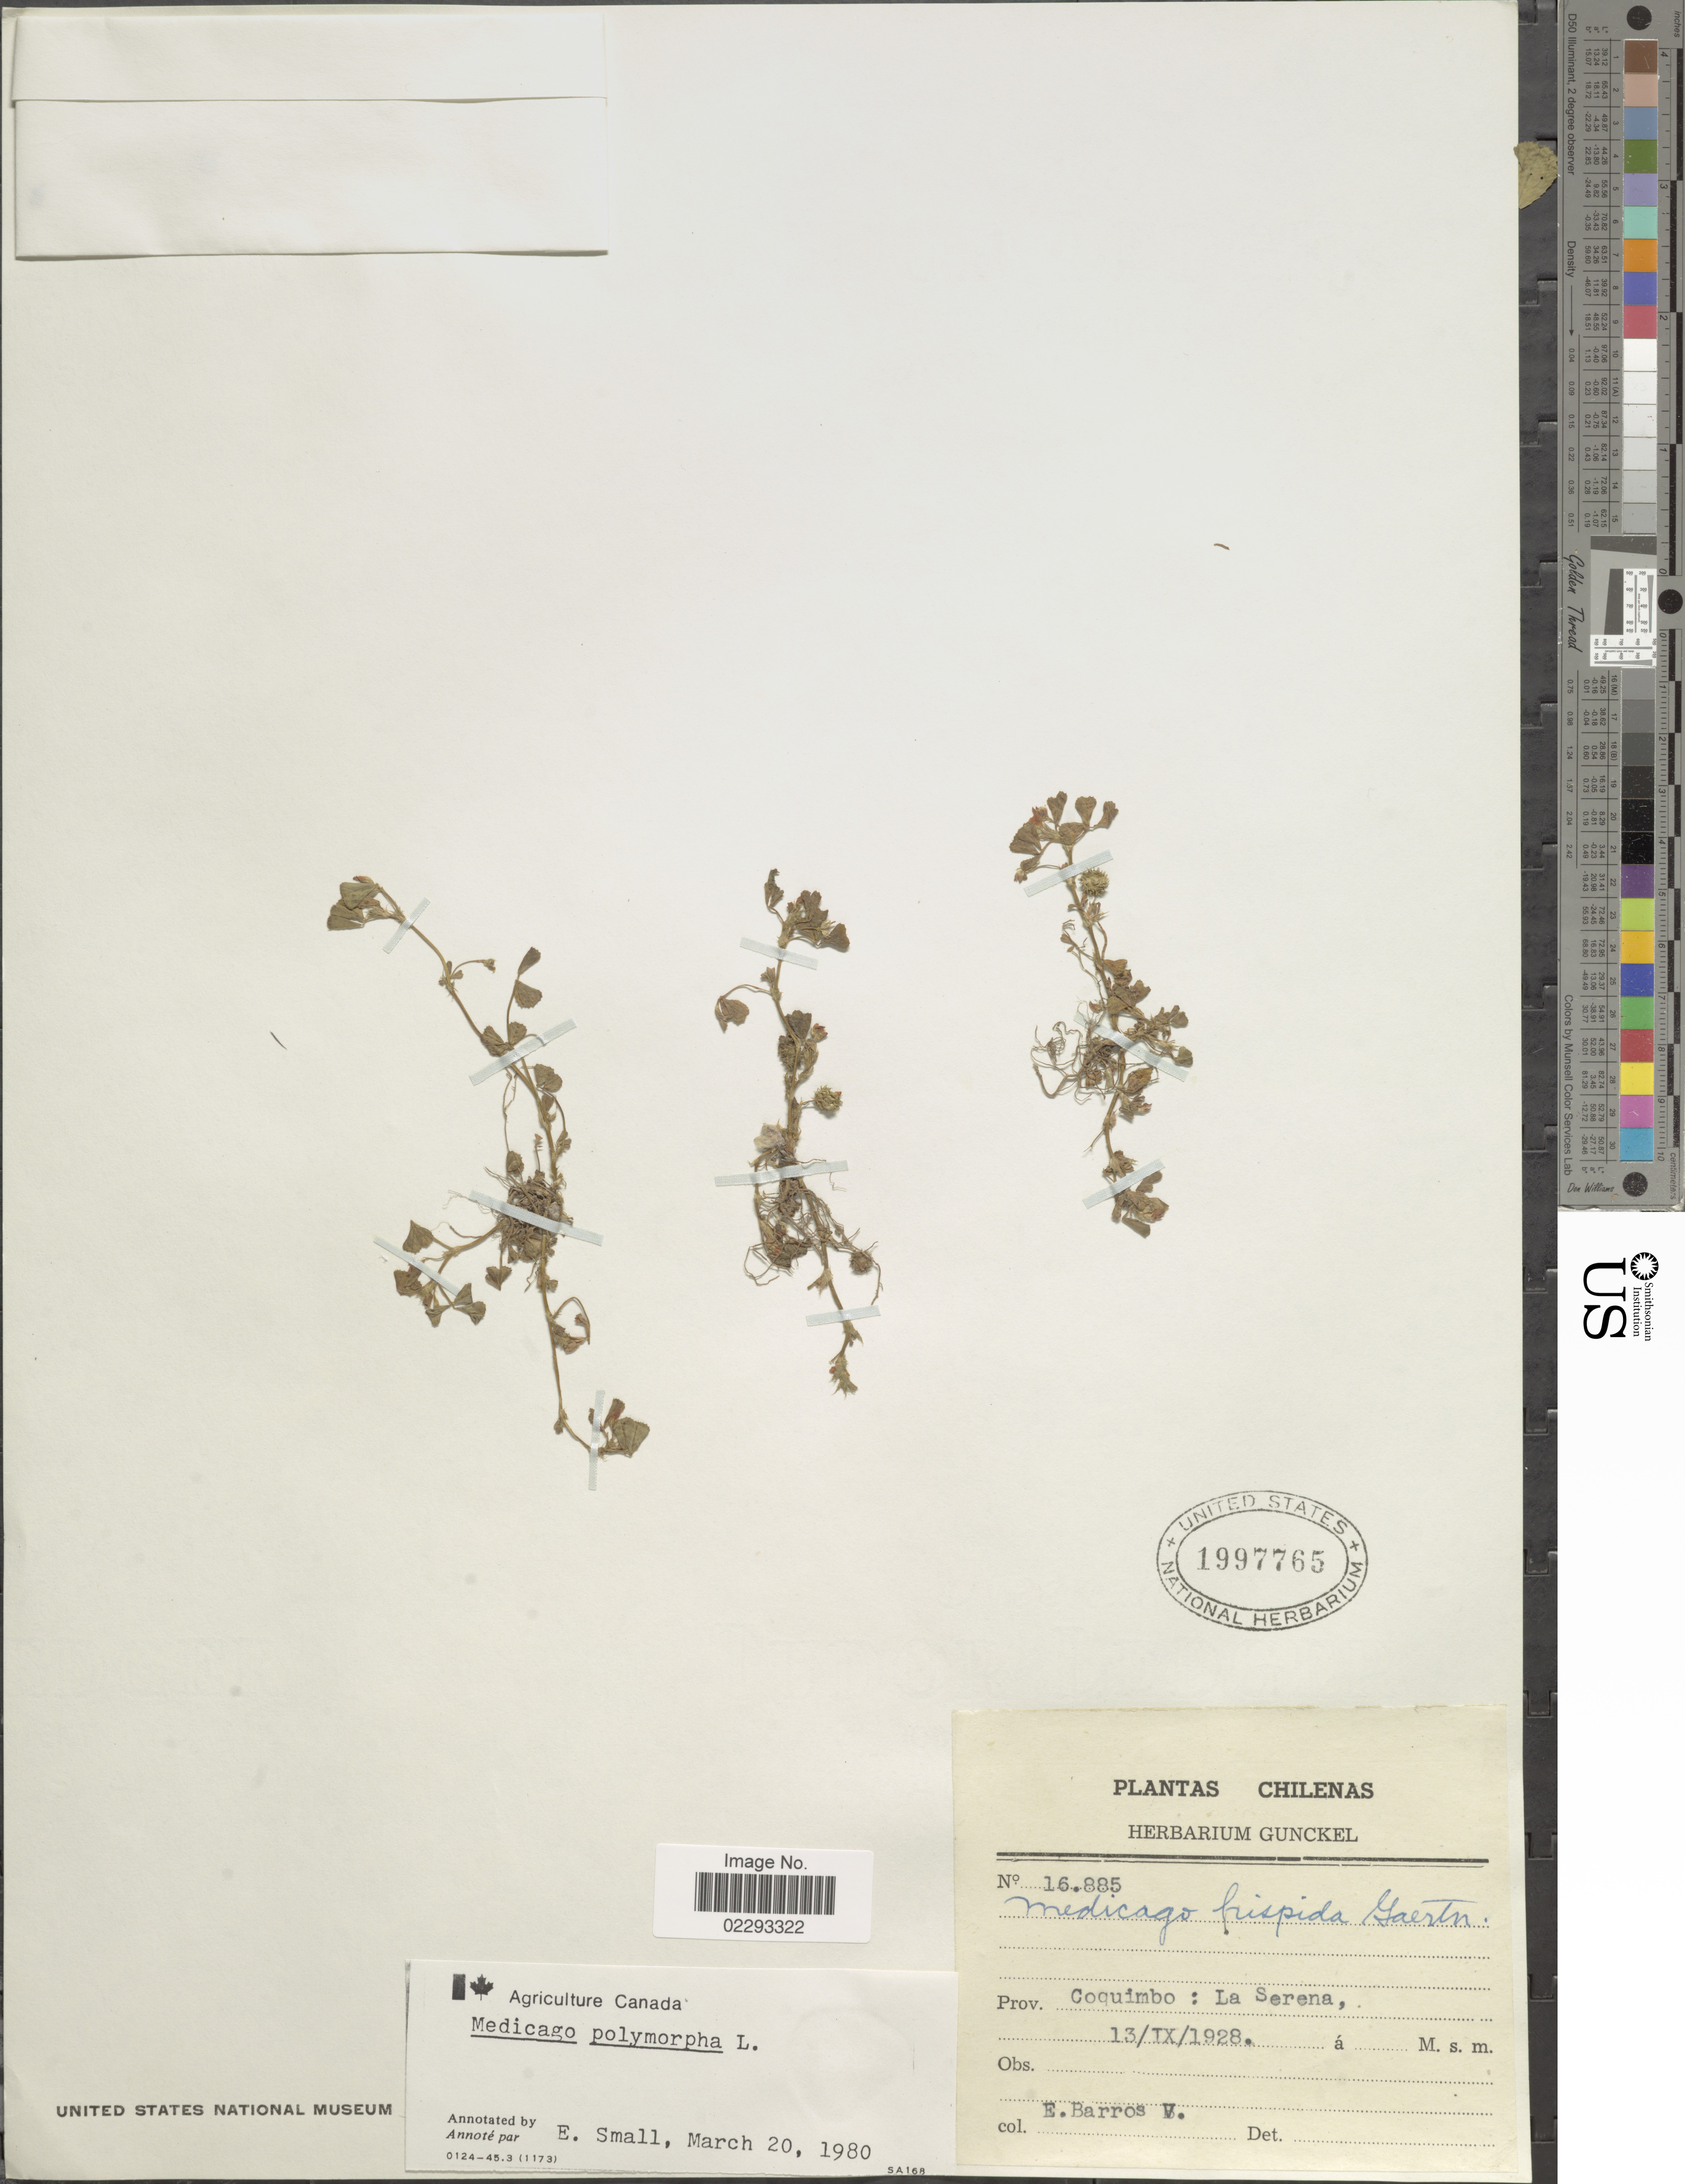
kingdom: Plantae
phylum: Tracheophyta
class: Magnoliopsida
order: Fabales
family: Fabaceae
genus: Medicago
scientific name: Medicago polymorpha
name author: L.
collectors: E. Barros V.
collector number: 16885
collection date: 1928-09-13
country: Chile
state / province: Coquimbo (IV)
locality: La Serena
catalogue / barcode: US 1997765